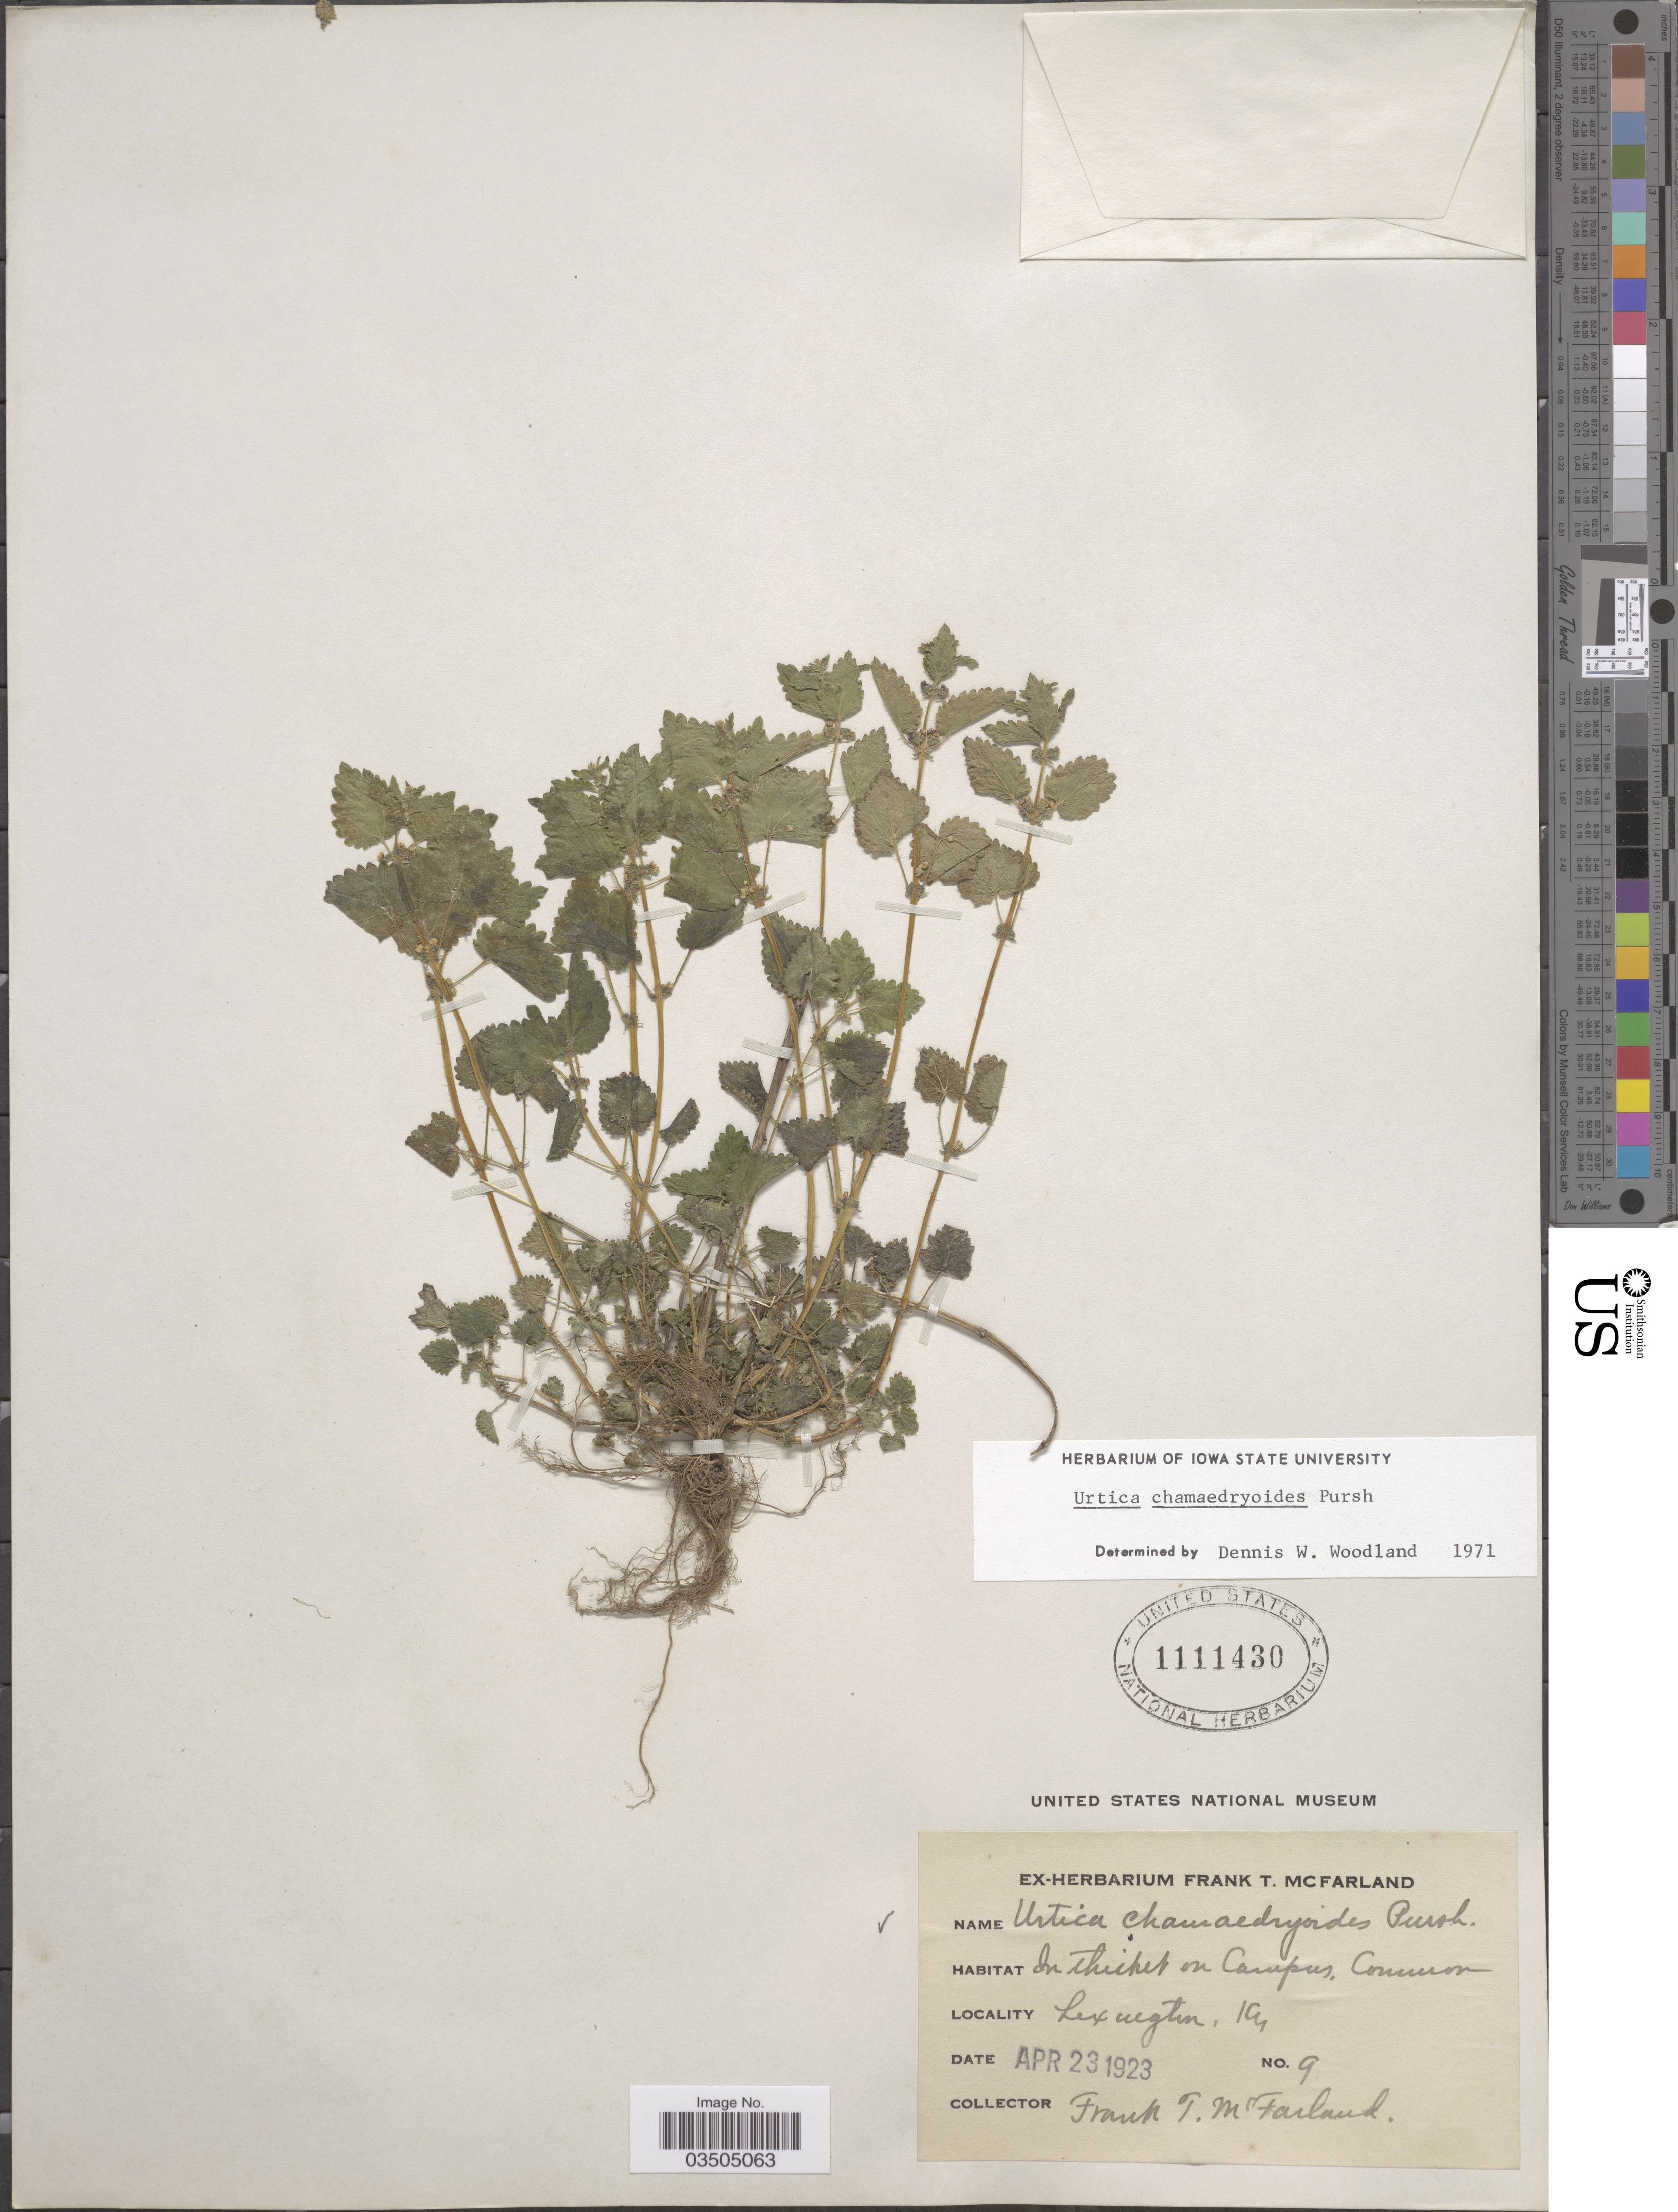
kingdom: Plantae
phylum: Tracheophyta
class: Magnoliopsida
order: Rosales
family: Urticaceae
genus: Urtica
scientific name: Urtica chamaedryoides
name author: Pursh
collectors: F. McFarland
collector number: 9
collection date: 1923-04-23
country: United States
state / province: Kentucky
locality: In thicket on Campus, Common. Lexington.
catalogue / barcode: US 1111430